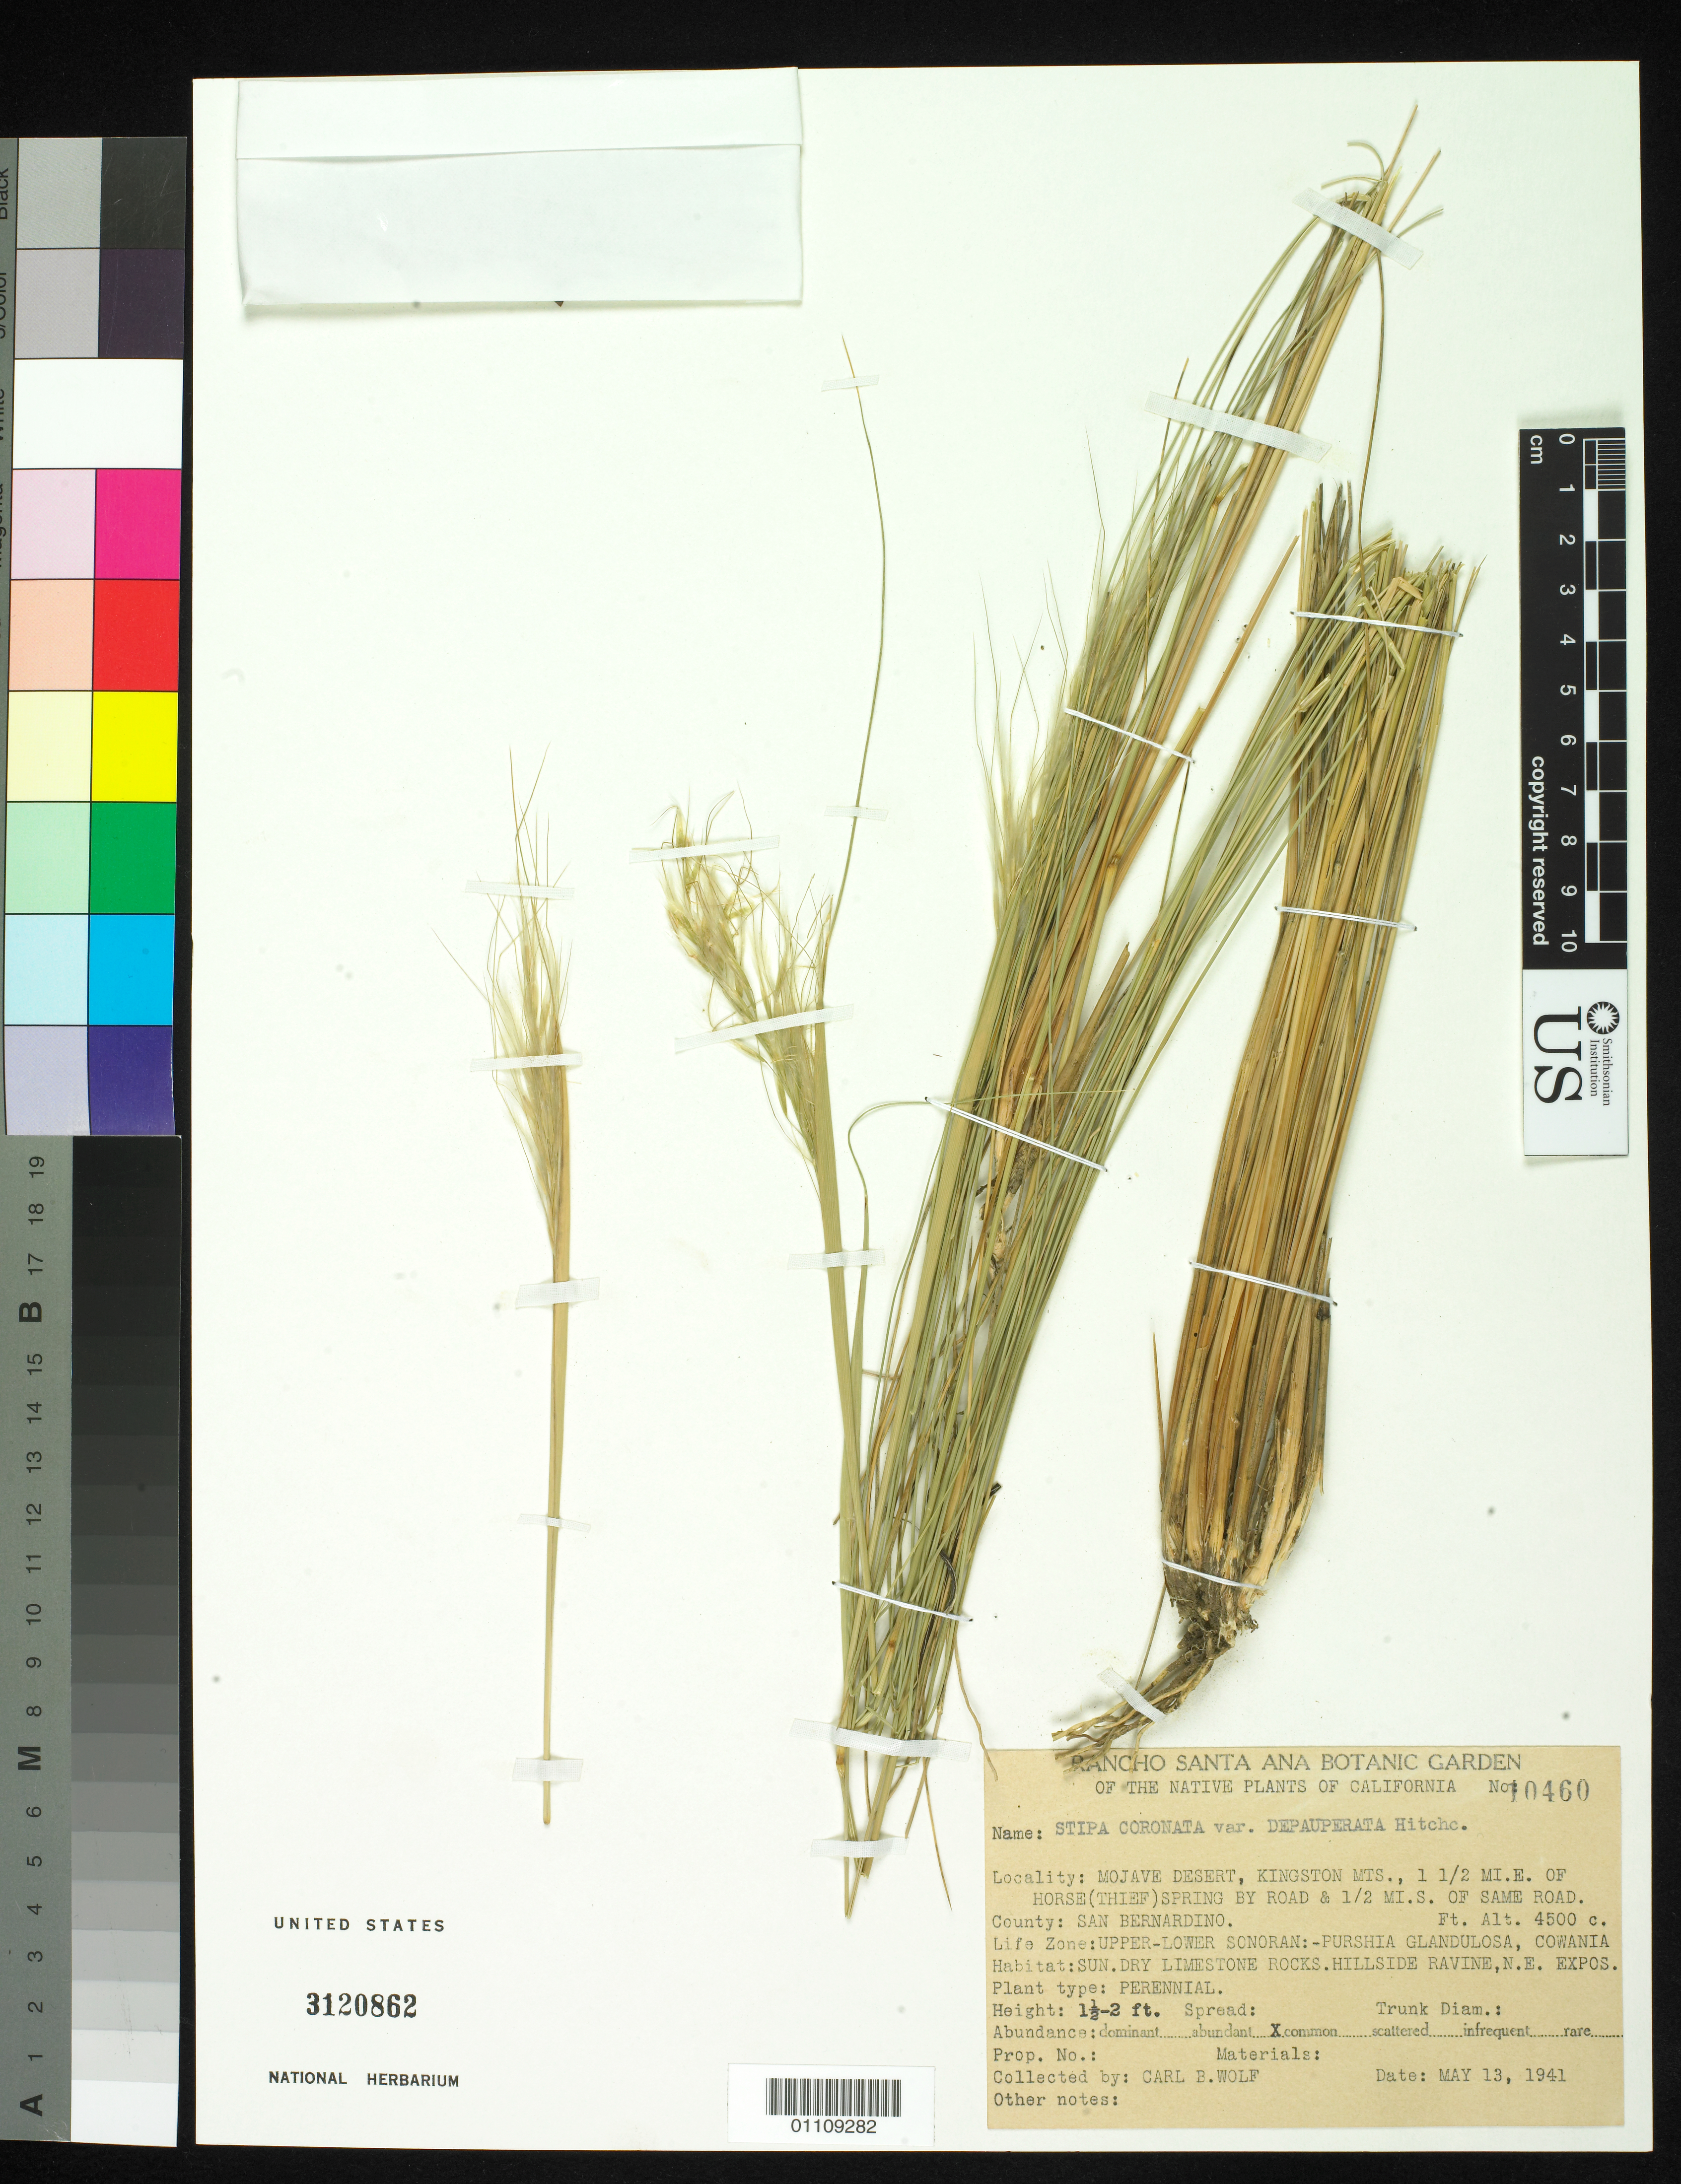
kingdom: Plantae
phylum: Tracheophyta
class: Liliopsida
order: Poales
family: Poaceae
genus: Eriocoma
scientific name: Eriocoma parishii subsp. depauperata ined.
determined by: Poaceae Reorganization Project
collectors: C. B. Wolf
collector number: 10460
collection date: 1941-05-13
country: United States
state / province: California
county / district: San Bernardino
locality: Mojave Desert, Kingston Mts. 1.5 Mi E. of Horse (Thieft)Spring by Road & 1/2 mi. S. of Same Road.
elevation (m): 1372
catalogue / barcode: US 3120862